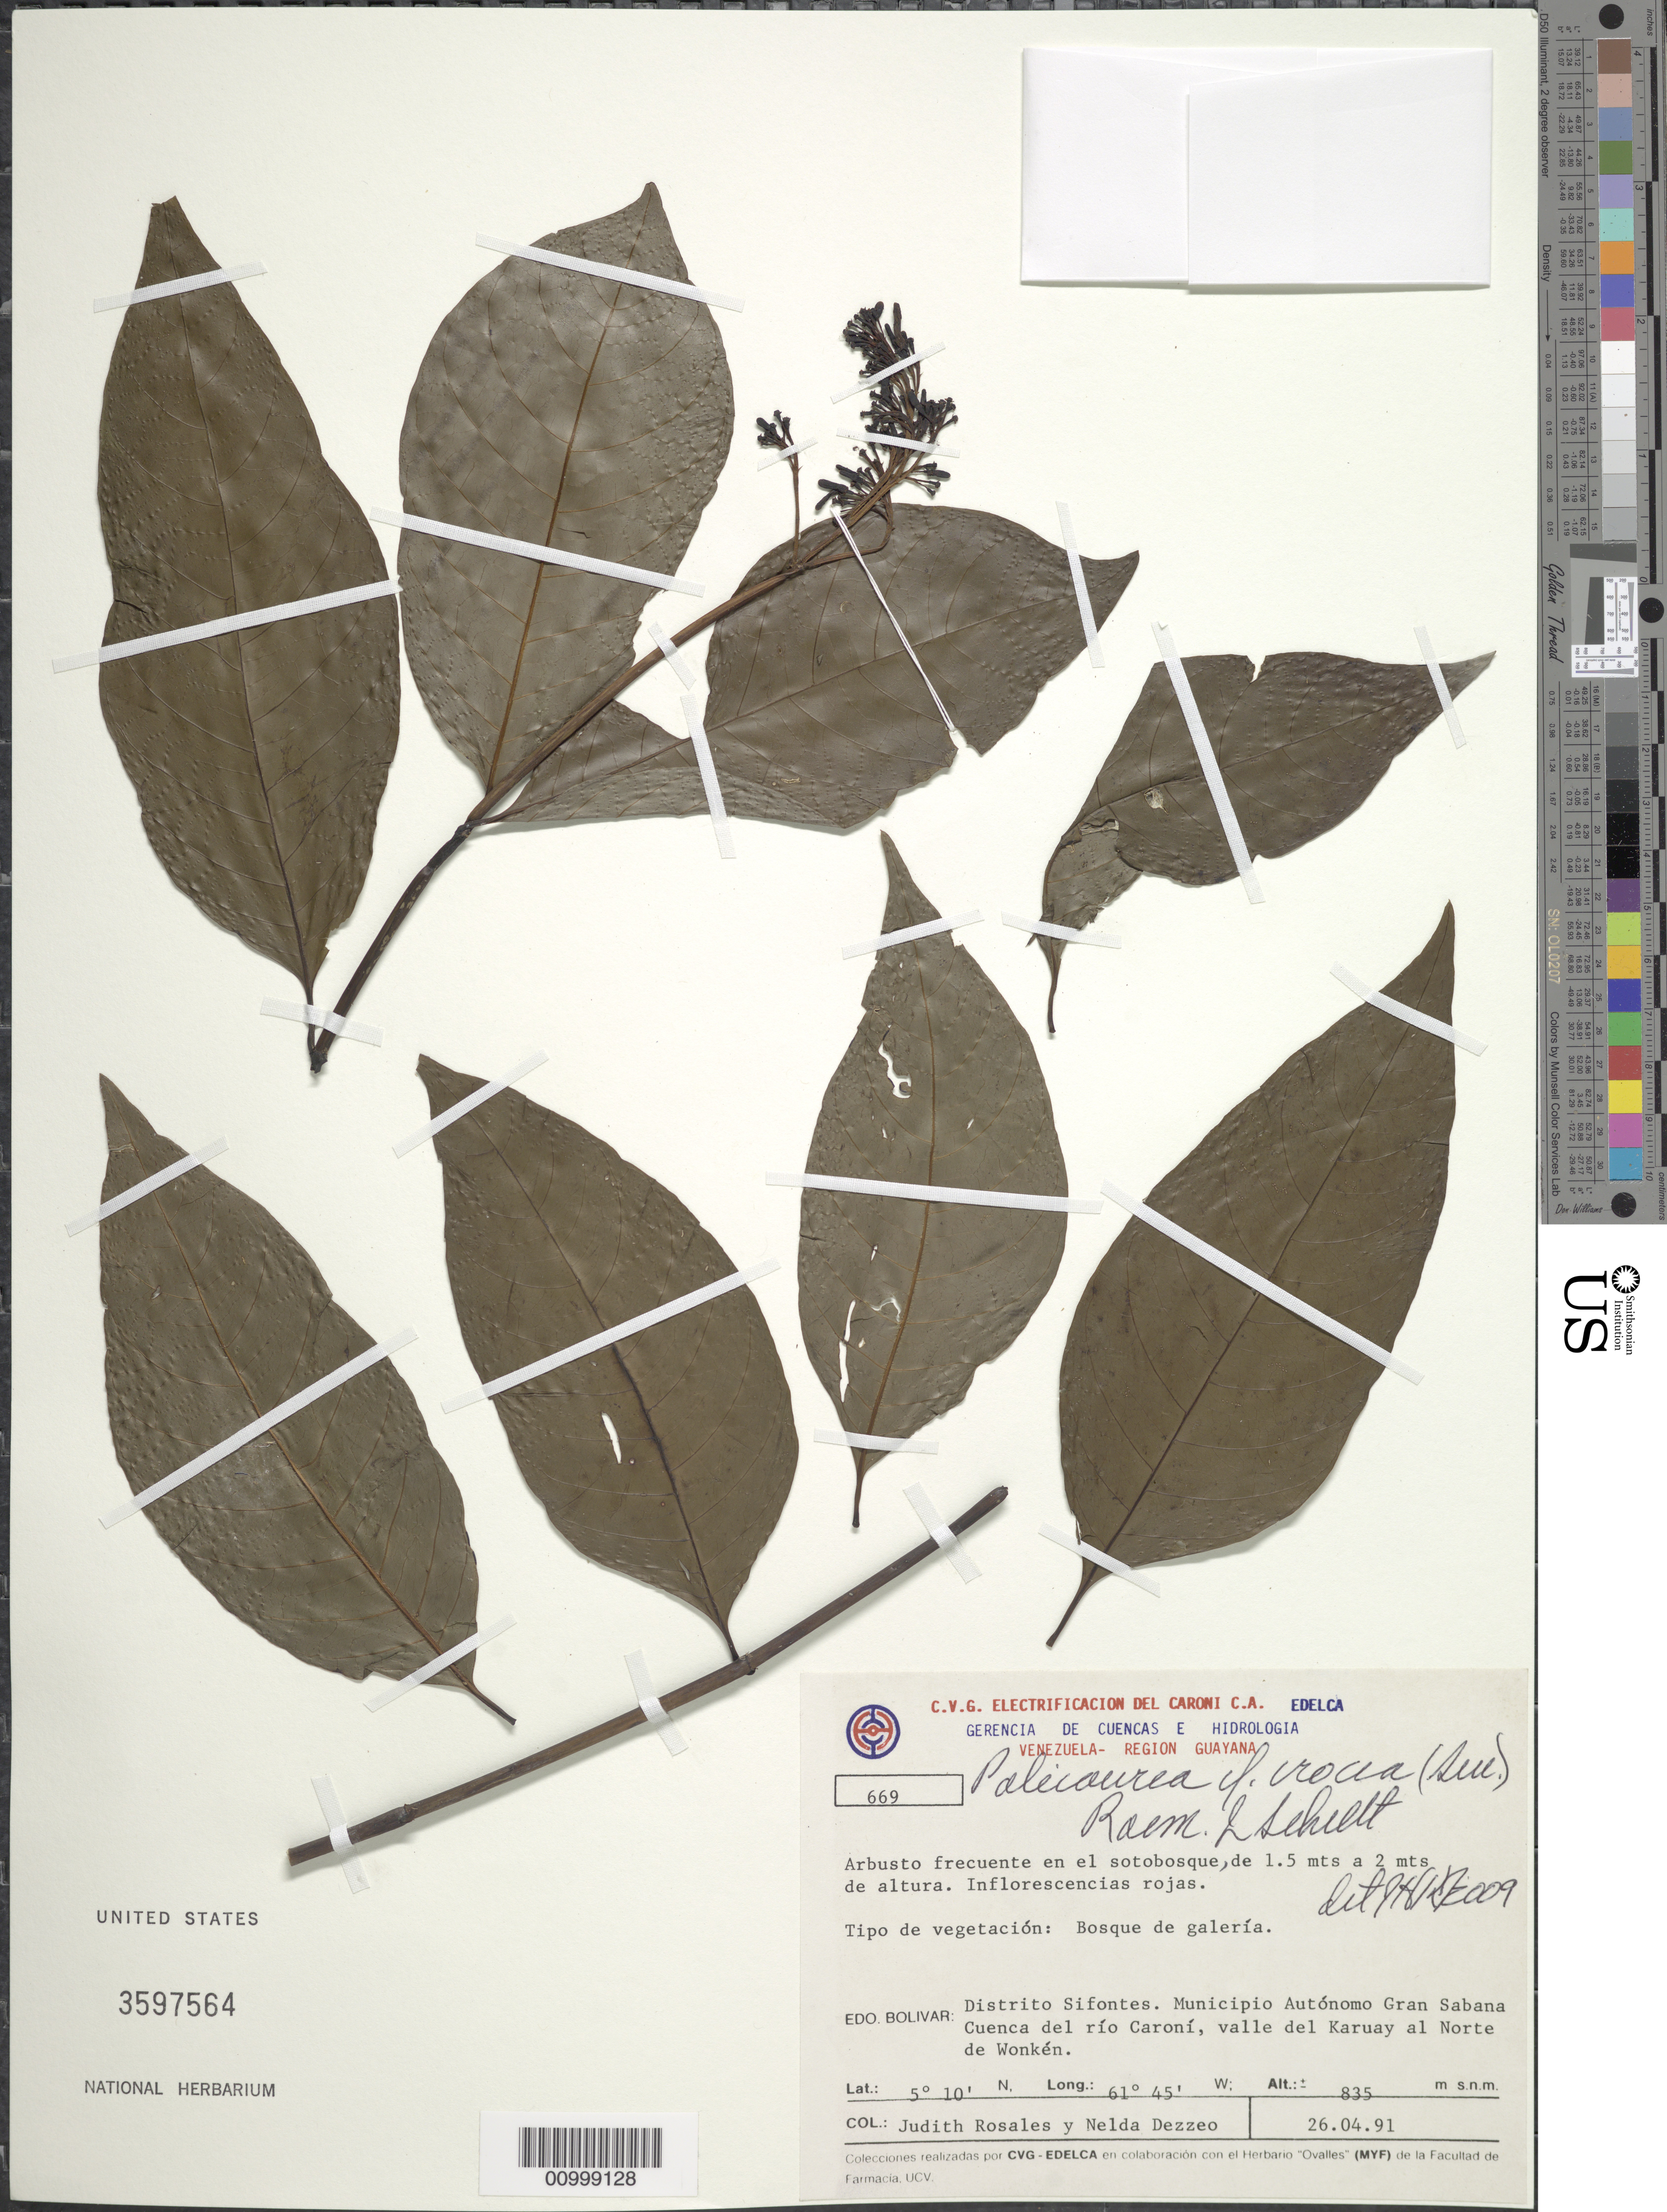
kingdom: Plantae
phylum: Tracheophyta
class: Magnoliopsida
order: Gentianales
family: Rubiaceae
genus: Palicourea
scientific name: Palicourea crocea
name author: (Sw.) Schult.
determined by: Kirkbride, J. H.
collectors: J. Rosales & N. Dezzeo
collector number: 669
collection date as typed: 26-Apr-91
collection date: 1991-04-26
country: Venezuela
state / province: Bolívar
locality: Distrito Sifontes. Municipio Autonomo Gran Sabana Cuenca del rio Caroni, valle del Karuay al Norte de Wonken.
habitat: Bosque de galeria.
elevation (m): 835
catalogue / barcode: US 3597564